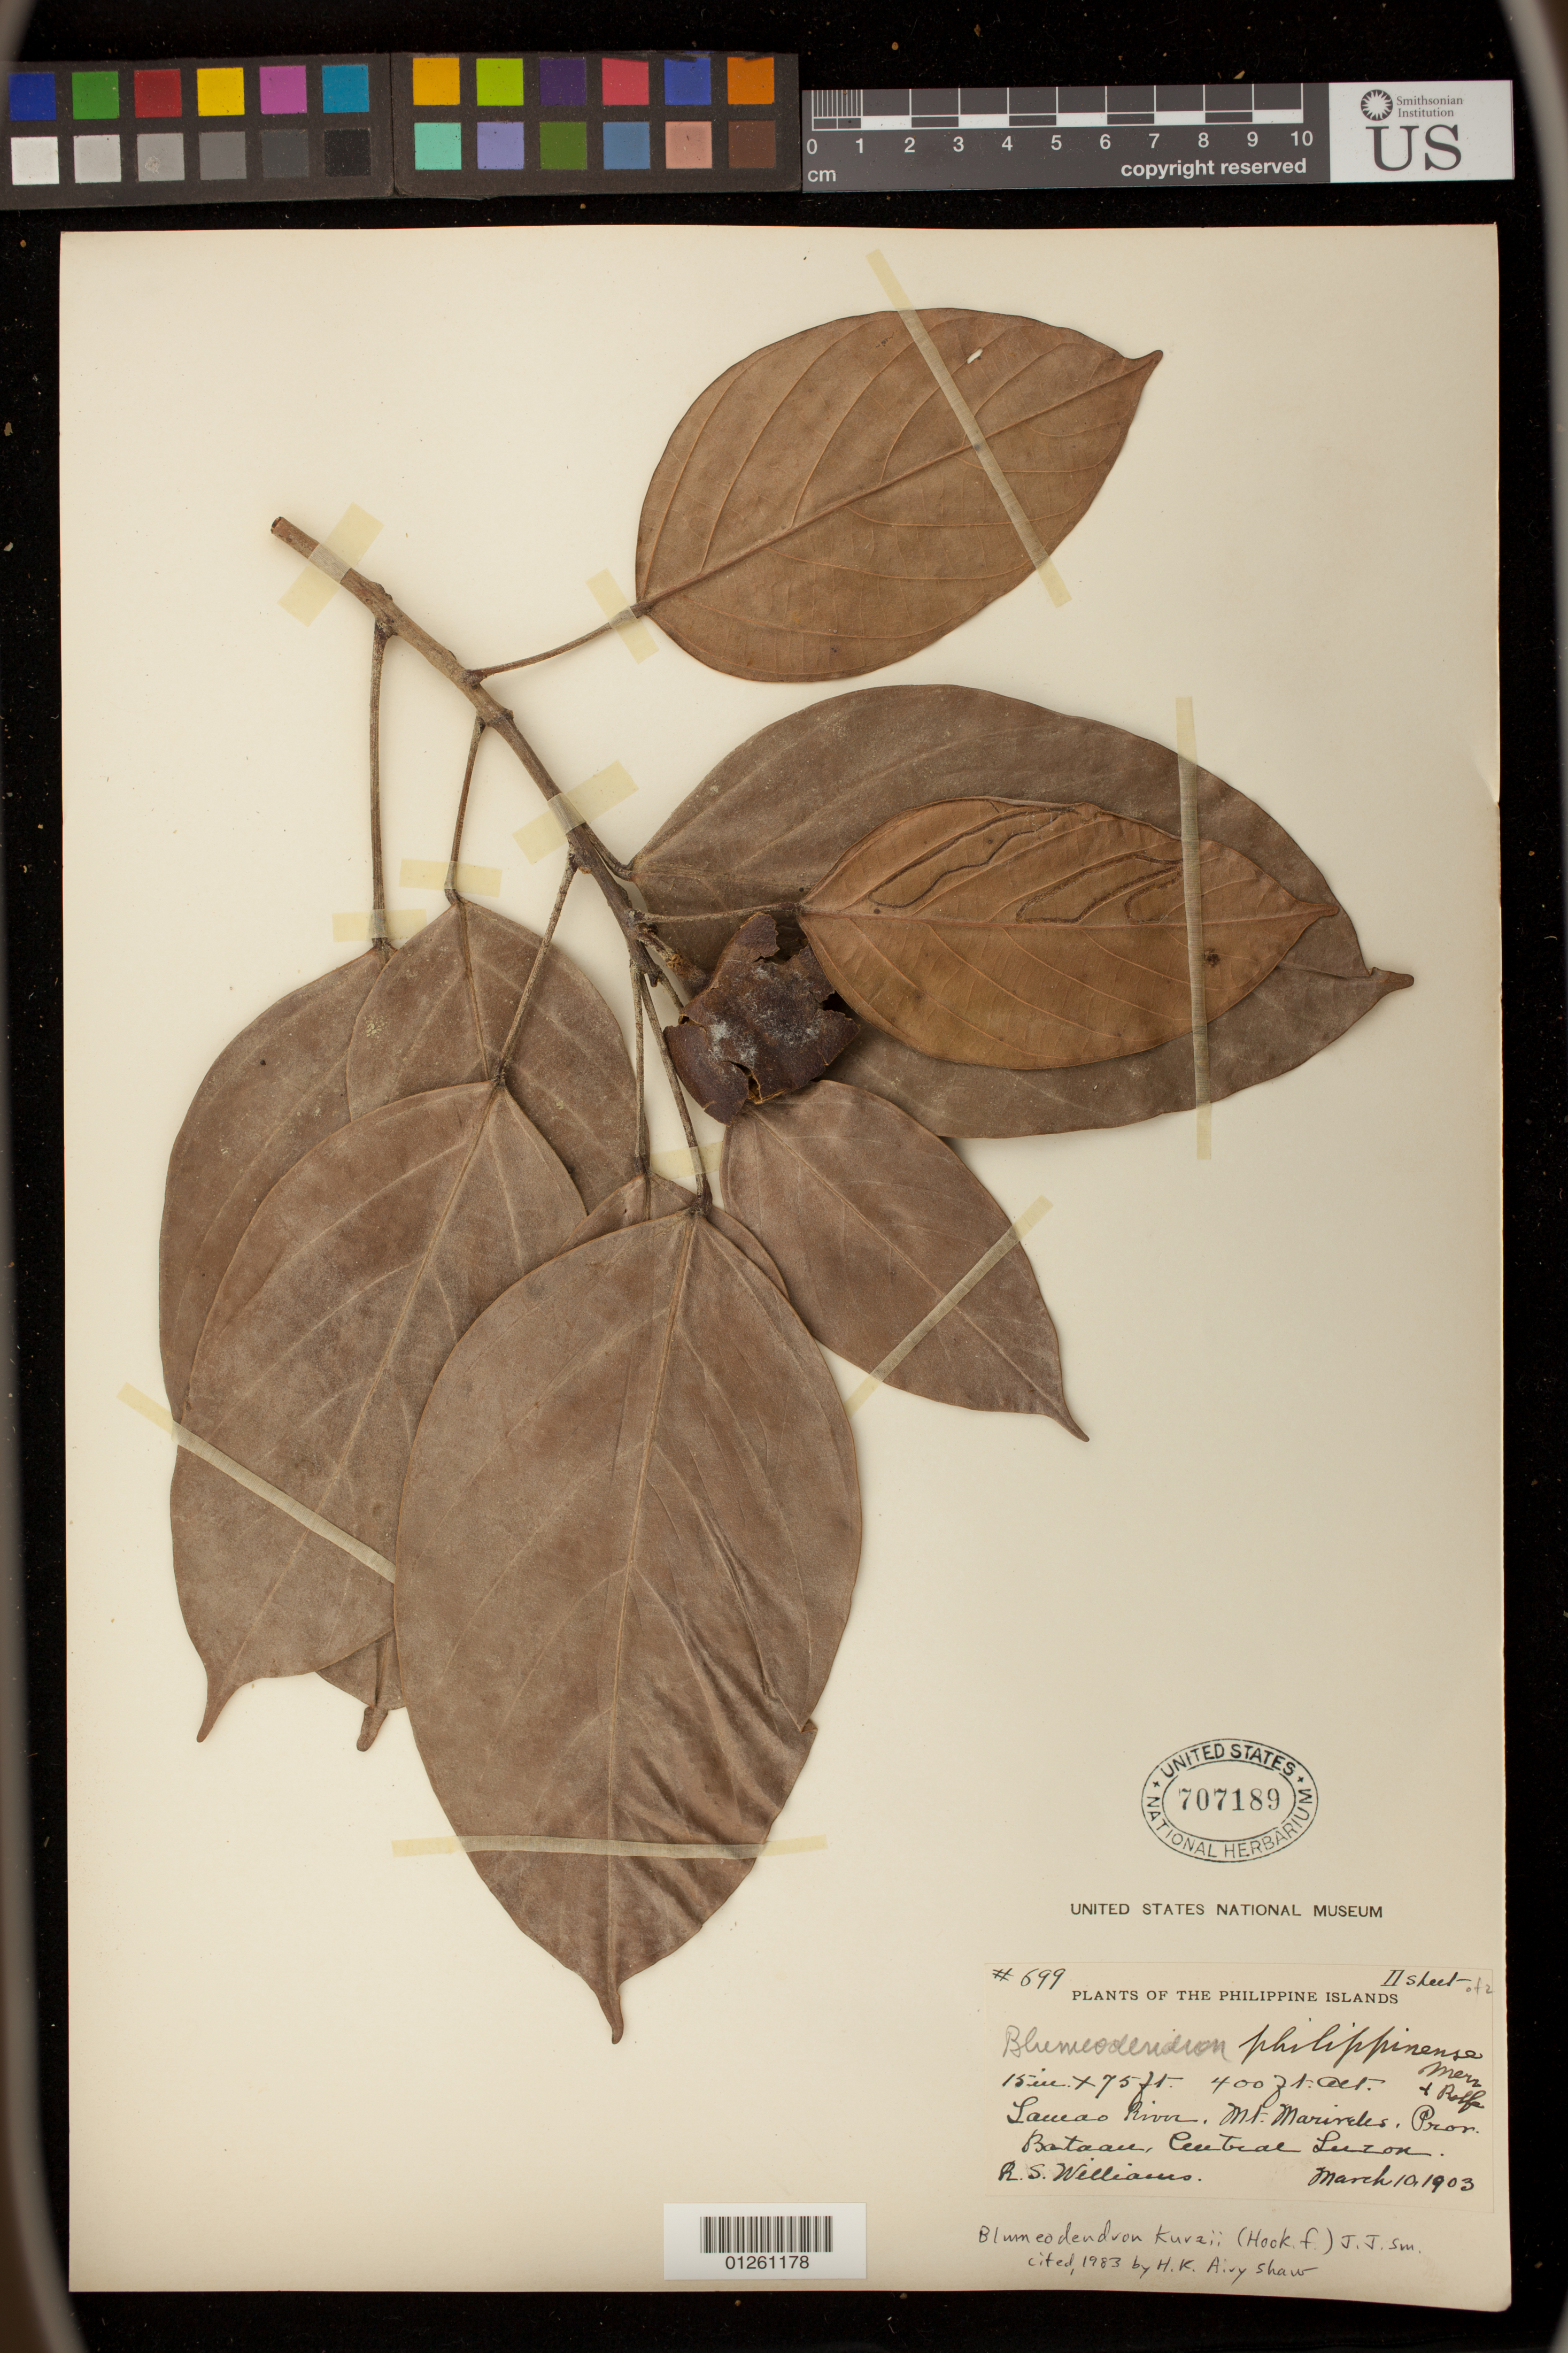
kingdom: Plantae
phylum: Tracheophyta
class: Magnoliopsida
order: Malpighiales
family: Euphorbiaceae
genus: Blumeodendron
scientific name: Blumeodendron kurzii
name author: (Hook. f.) J.Jay Sm.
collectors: R. S. Williams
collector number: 699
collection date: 1903-03-10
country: Philippines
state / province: Central Luzon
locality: Lamao River, Mt. Mariveles, Prov. Bataan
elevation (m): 122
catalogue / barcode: US 707189